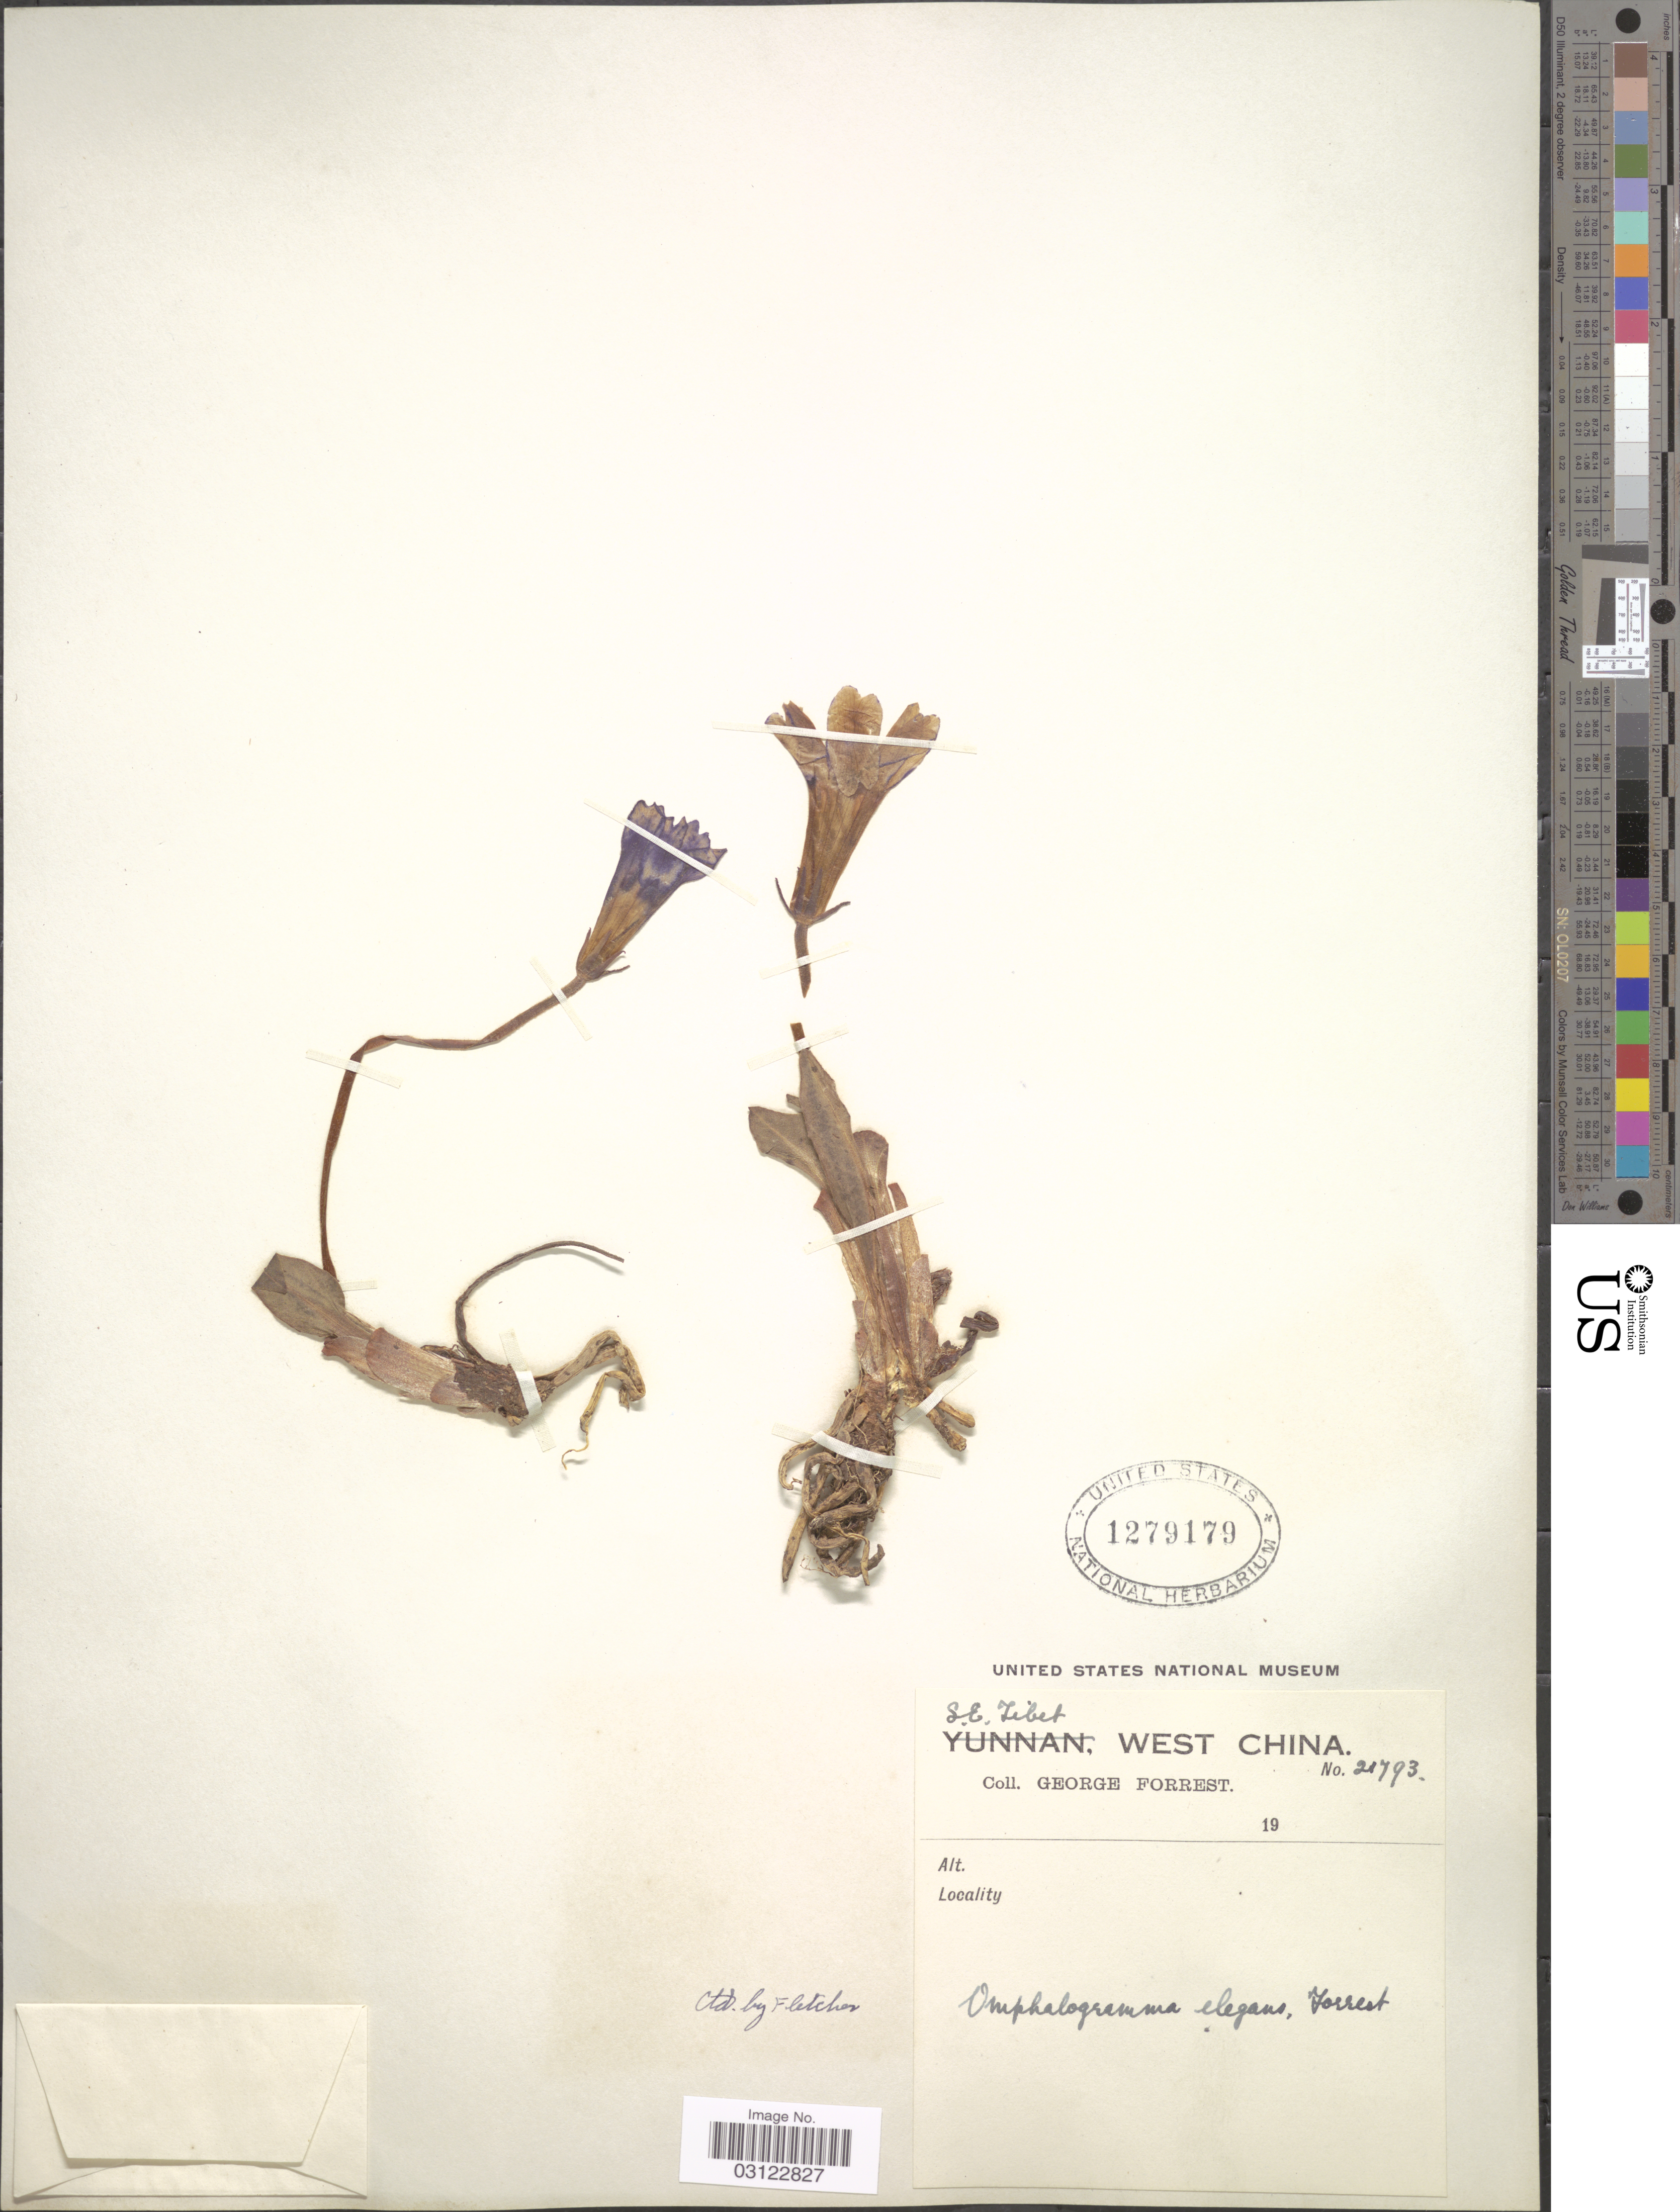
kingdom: Plantae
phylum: Tracheophyta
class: Magnoliopsida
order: Ericales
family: Primulaceae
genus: Omphalogramma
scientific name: Omphalogramma elegans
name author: Forrest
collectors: G. Forrest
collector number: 21793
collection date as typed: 19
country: China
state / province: Xizang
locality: S.E. Tibet, West China.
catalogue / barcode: US 1279179